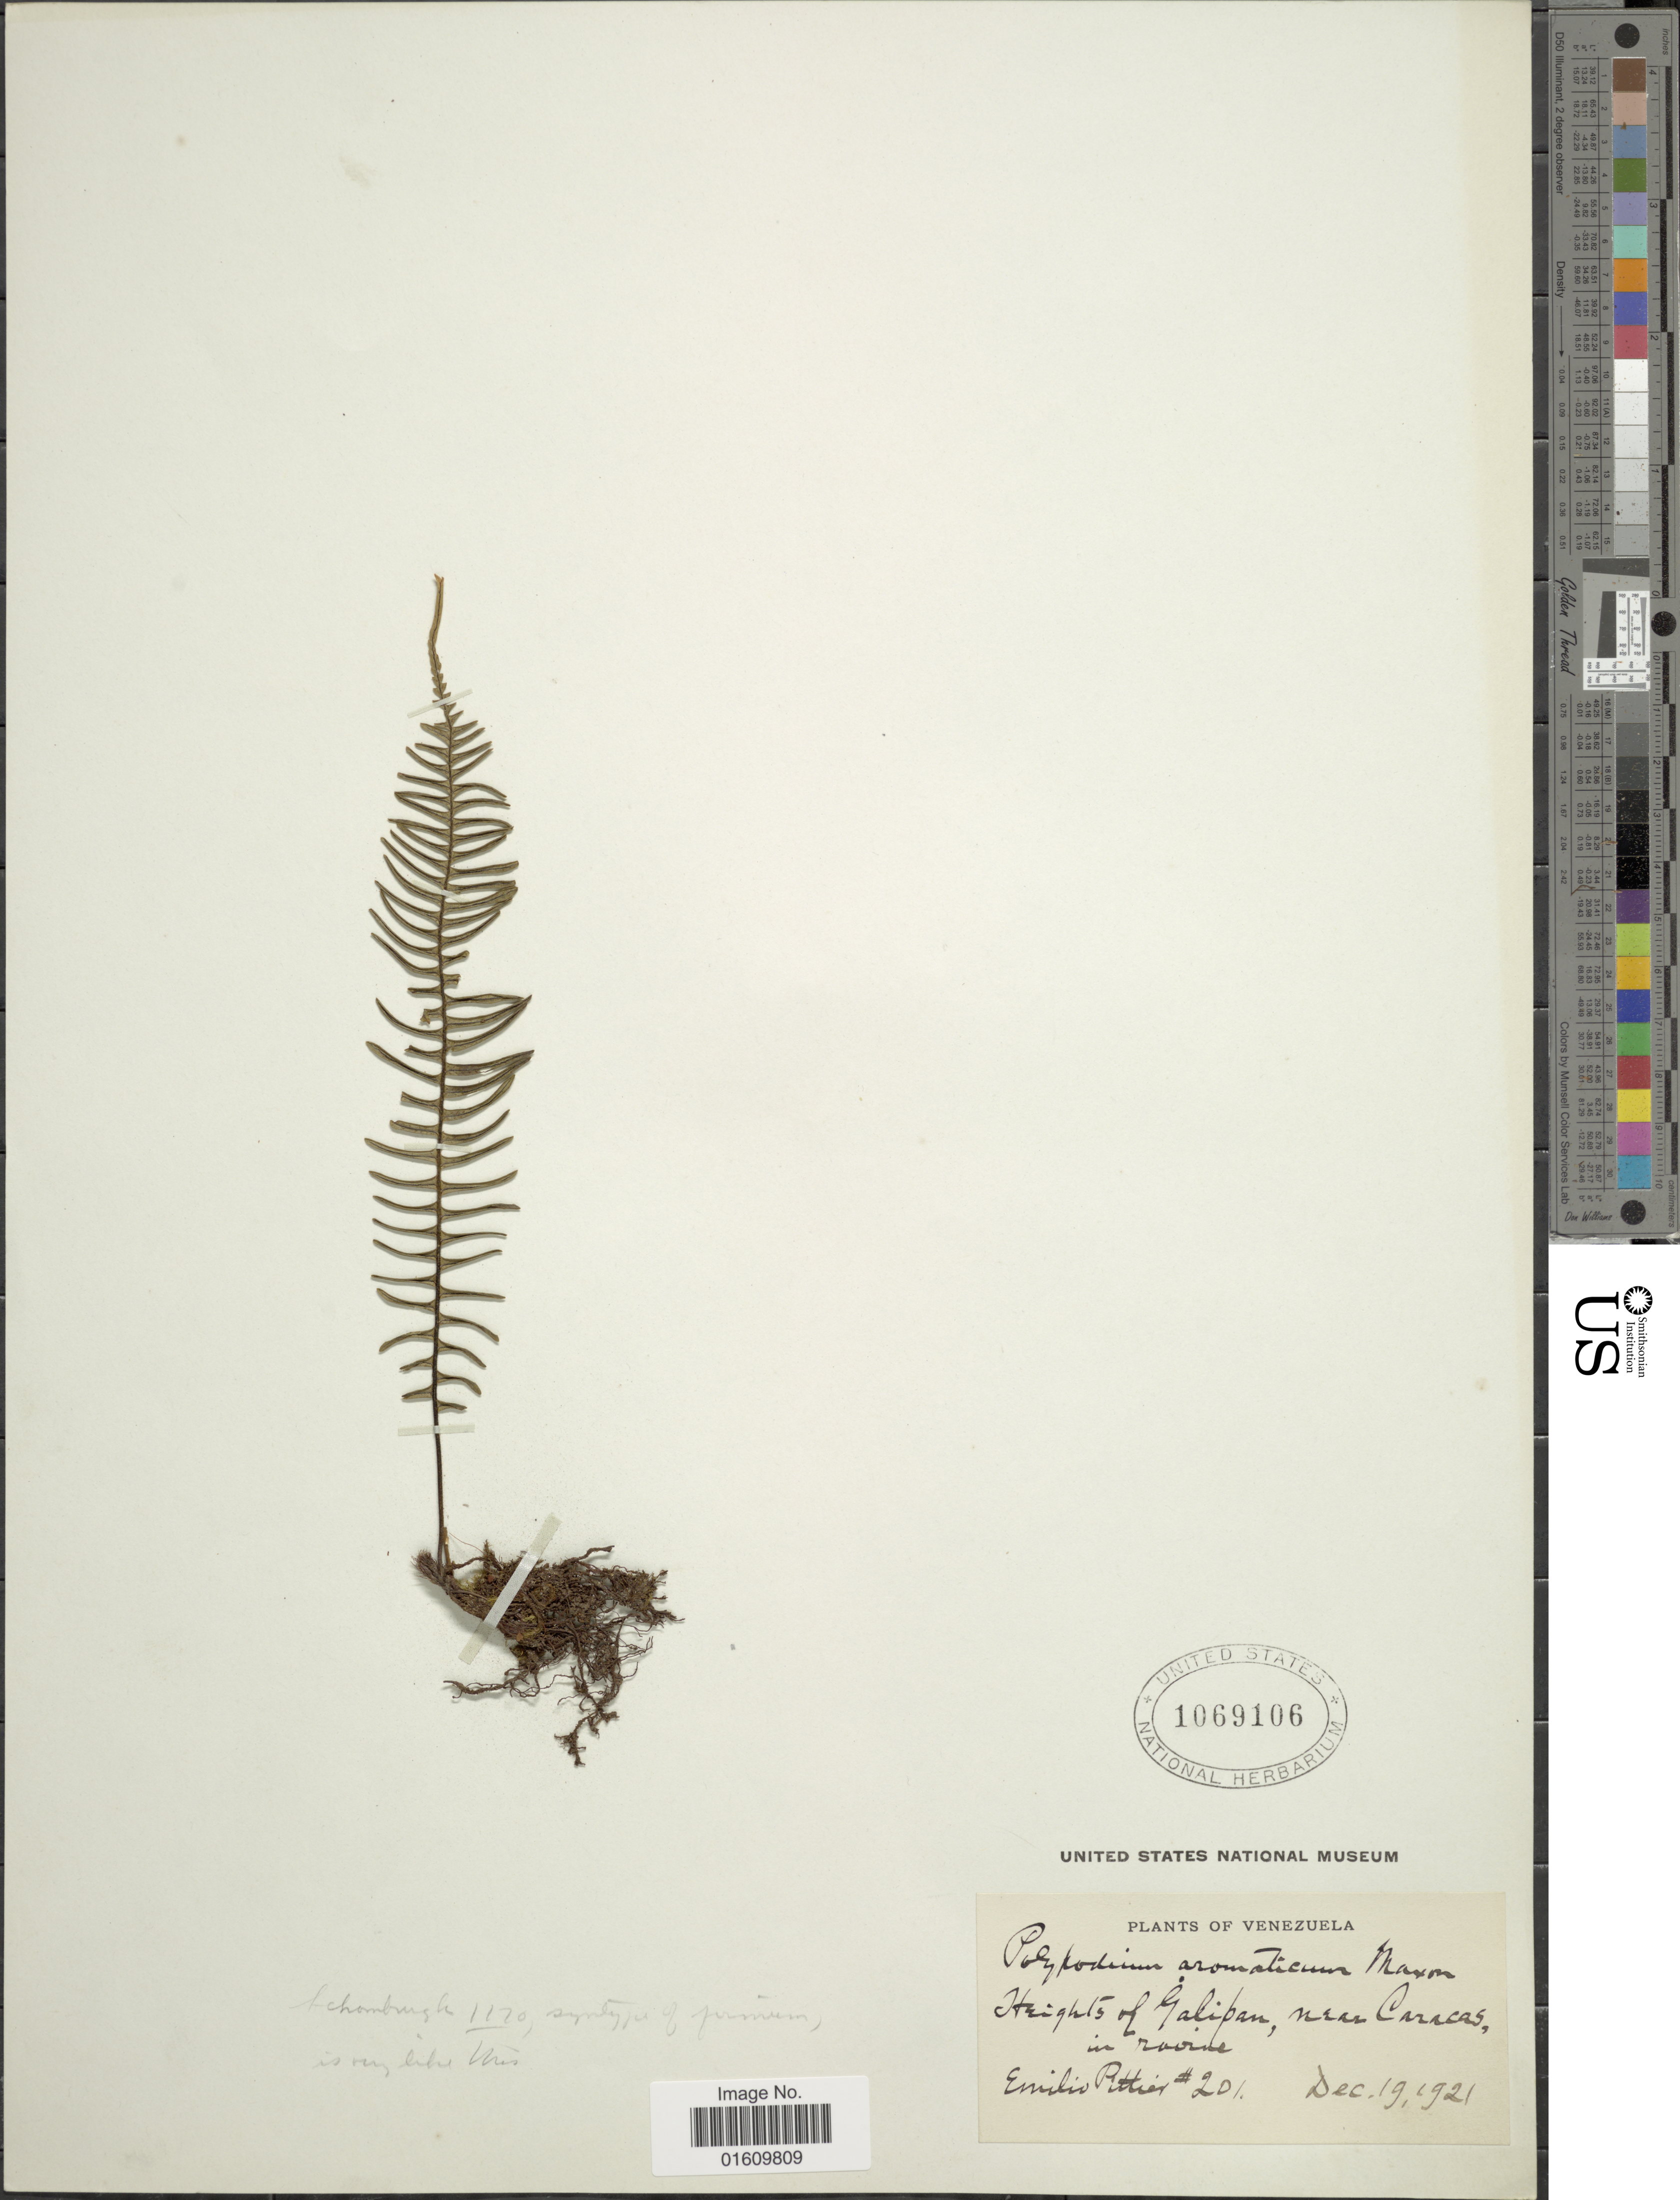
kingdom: Plantae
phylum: Tracheophyta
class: Polypodiopsida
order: Polypodiales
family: Polypodiaceae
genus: Melpomene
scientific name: Melpomene firma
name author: (J. Sm.) A.R. Sm. & R.C. Moran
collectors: E. Pittier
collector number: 201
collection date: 1921-12-19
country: Venezuela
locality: Heights of Galipan, near Caracas in ravine.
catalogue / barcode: US 1069106